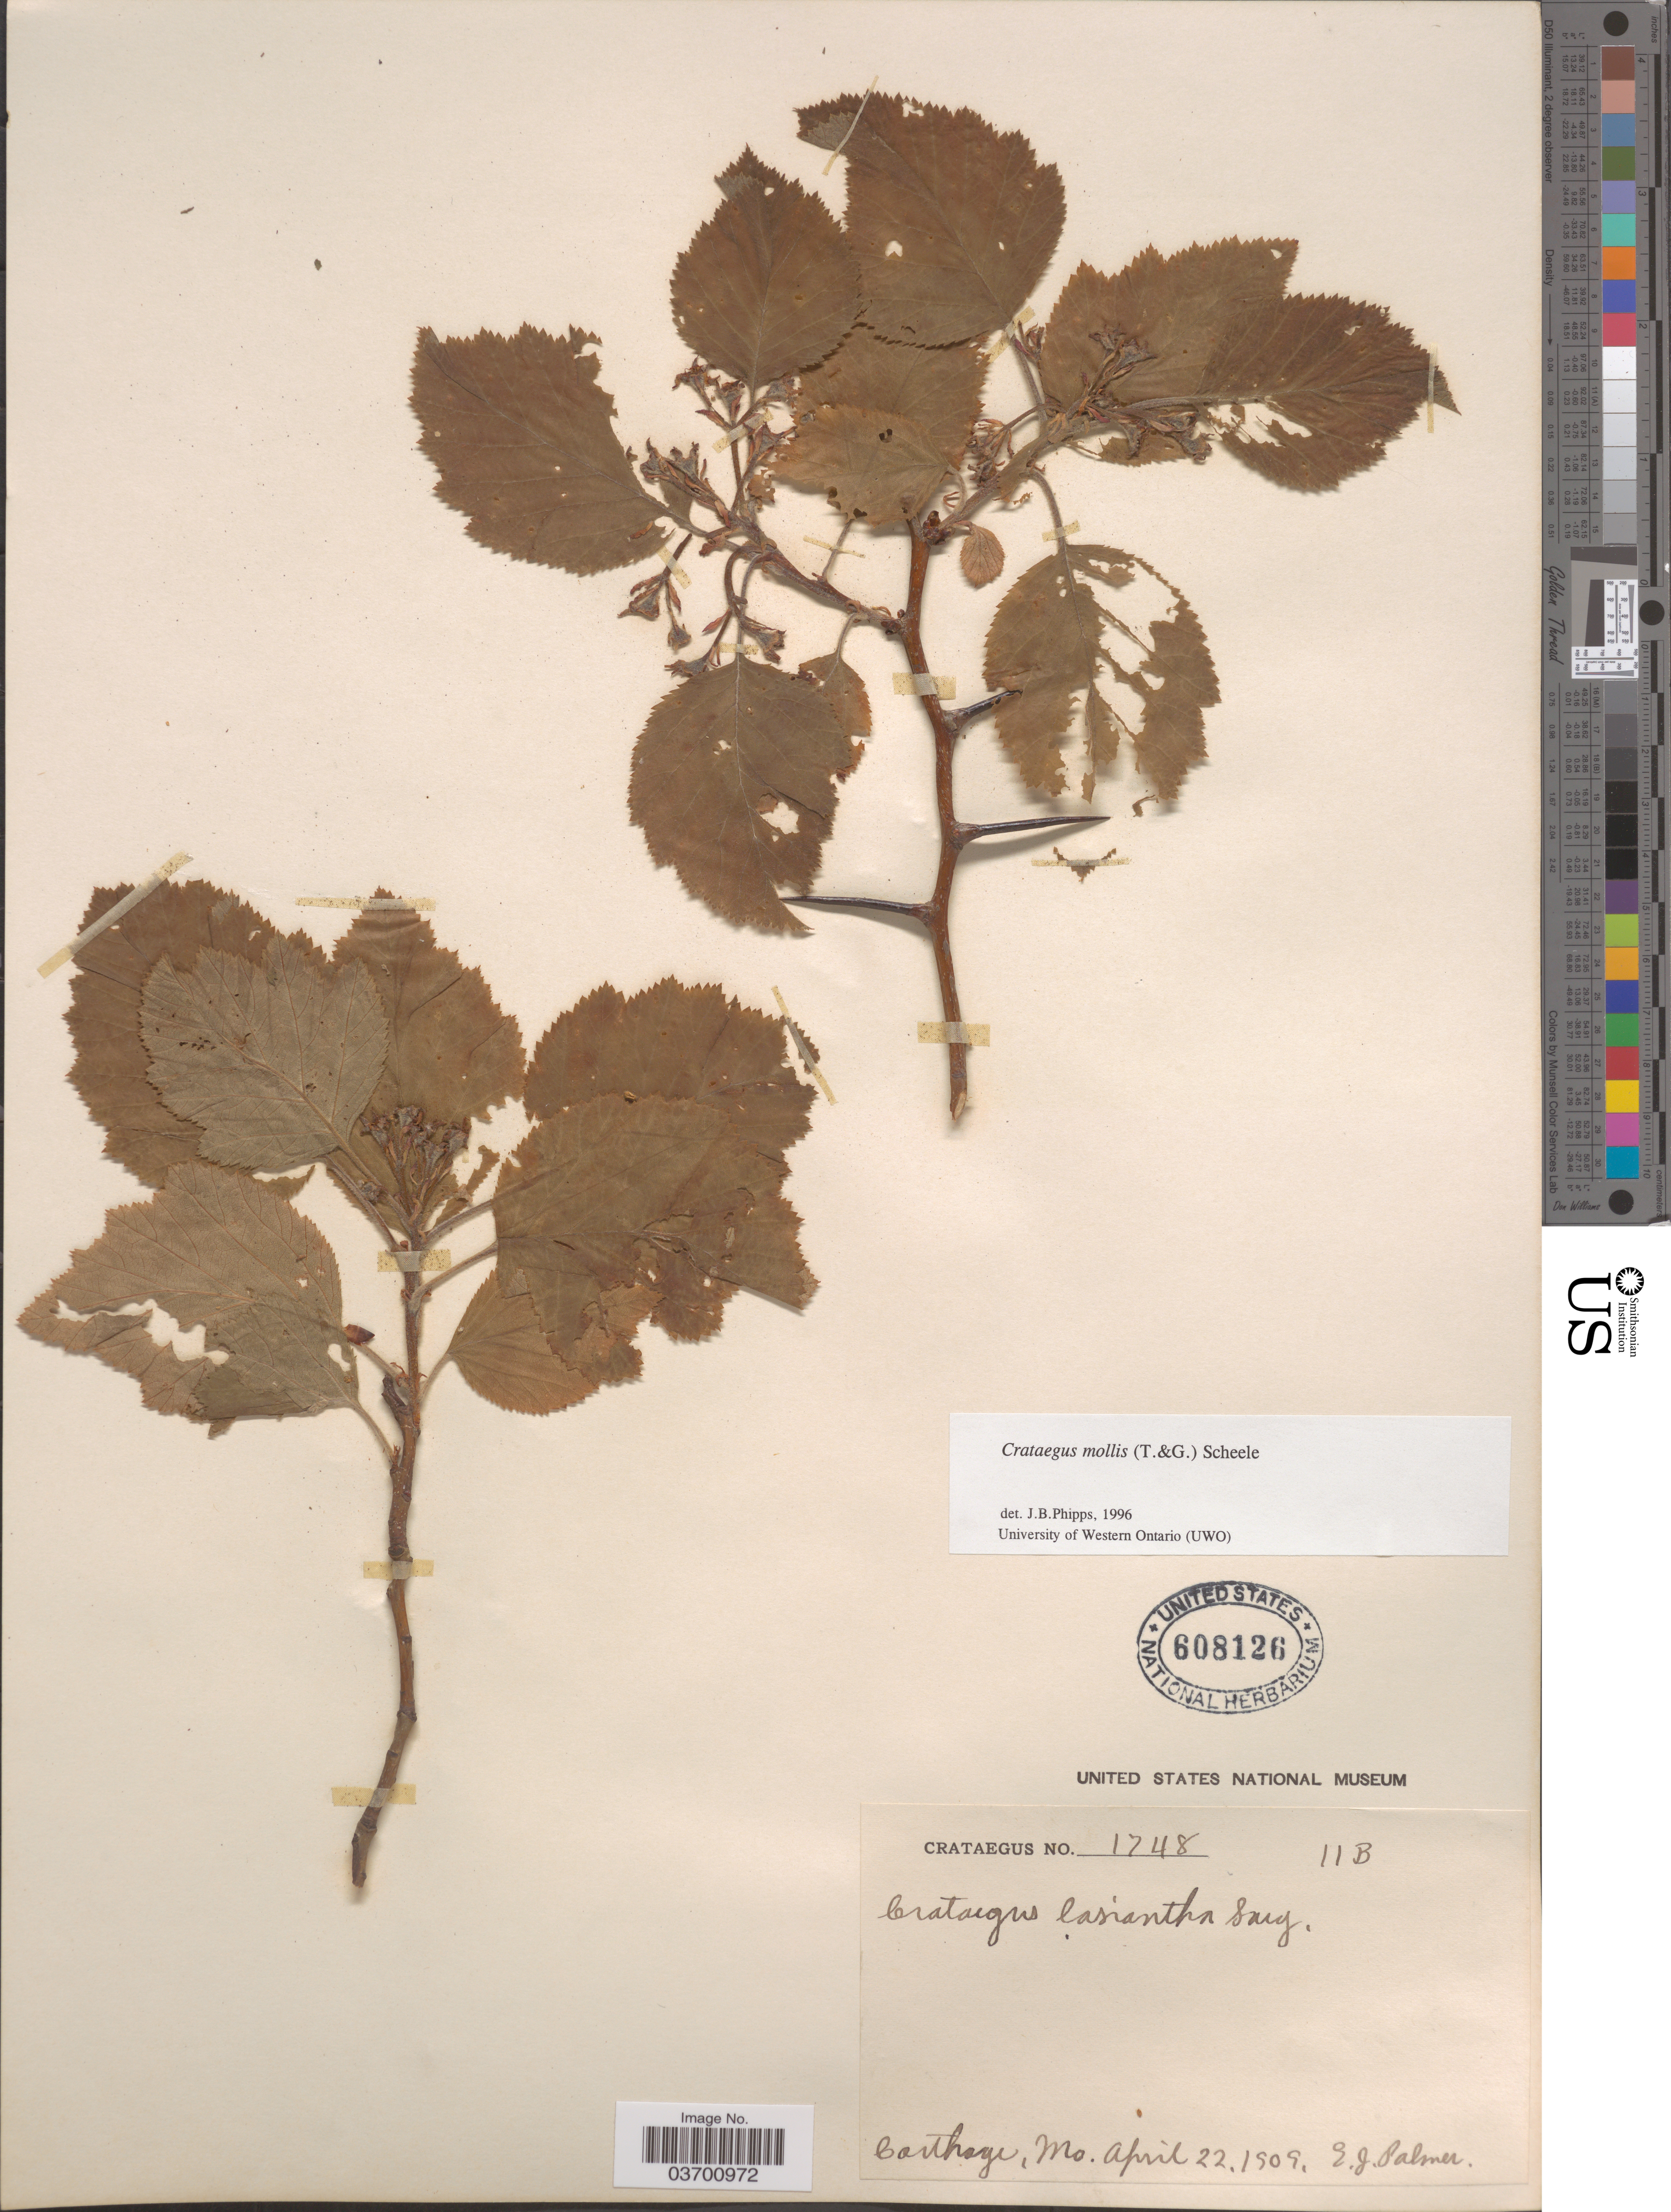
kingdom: Plantae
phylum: Tracheophyta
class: Magnoliopsida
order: Rosales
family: Rosaceae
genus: Crataegus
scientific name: Crataegus mollis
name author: (Torr. & A. Gray) Scheele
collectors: E. J. Palmer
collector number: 1748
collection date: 1909-04-22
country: United States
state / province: Missouri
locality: Carthage.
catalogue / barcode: US 608126